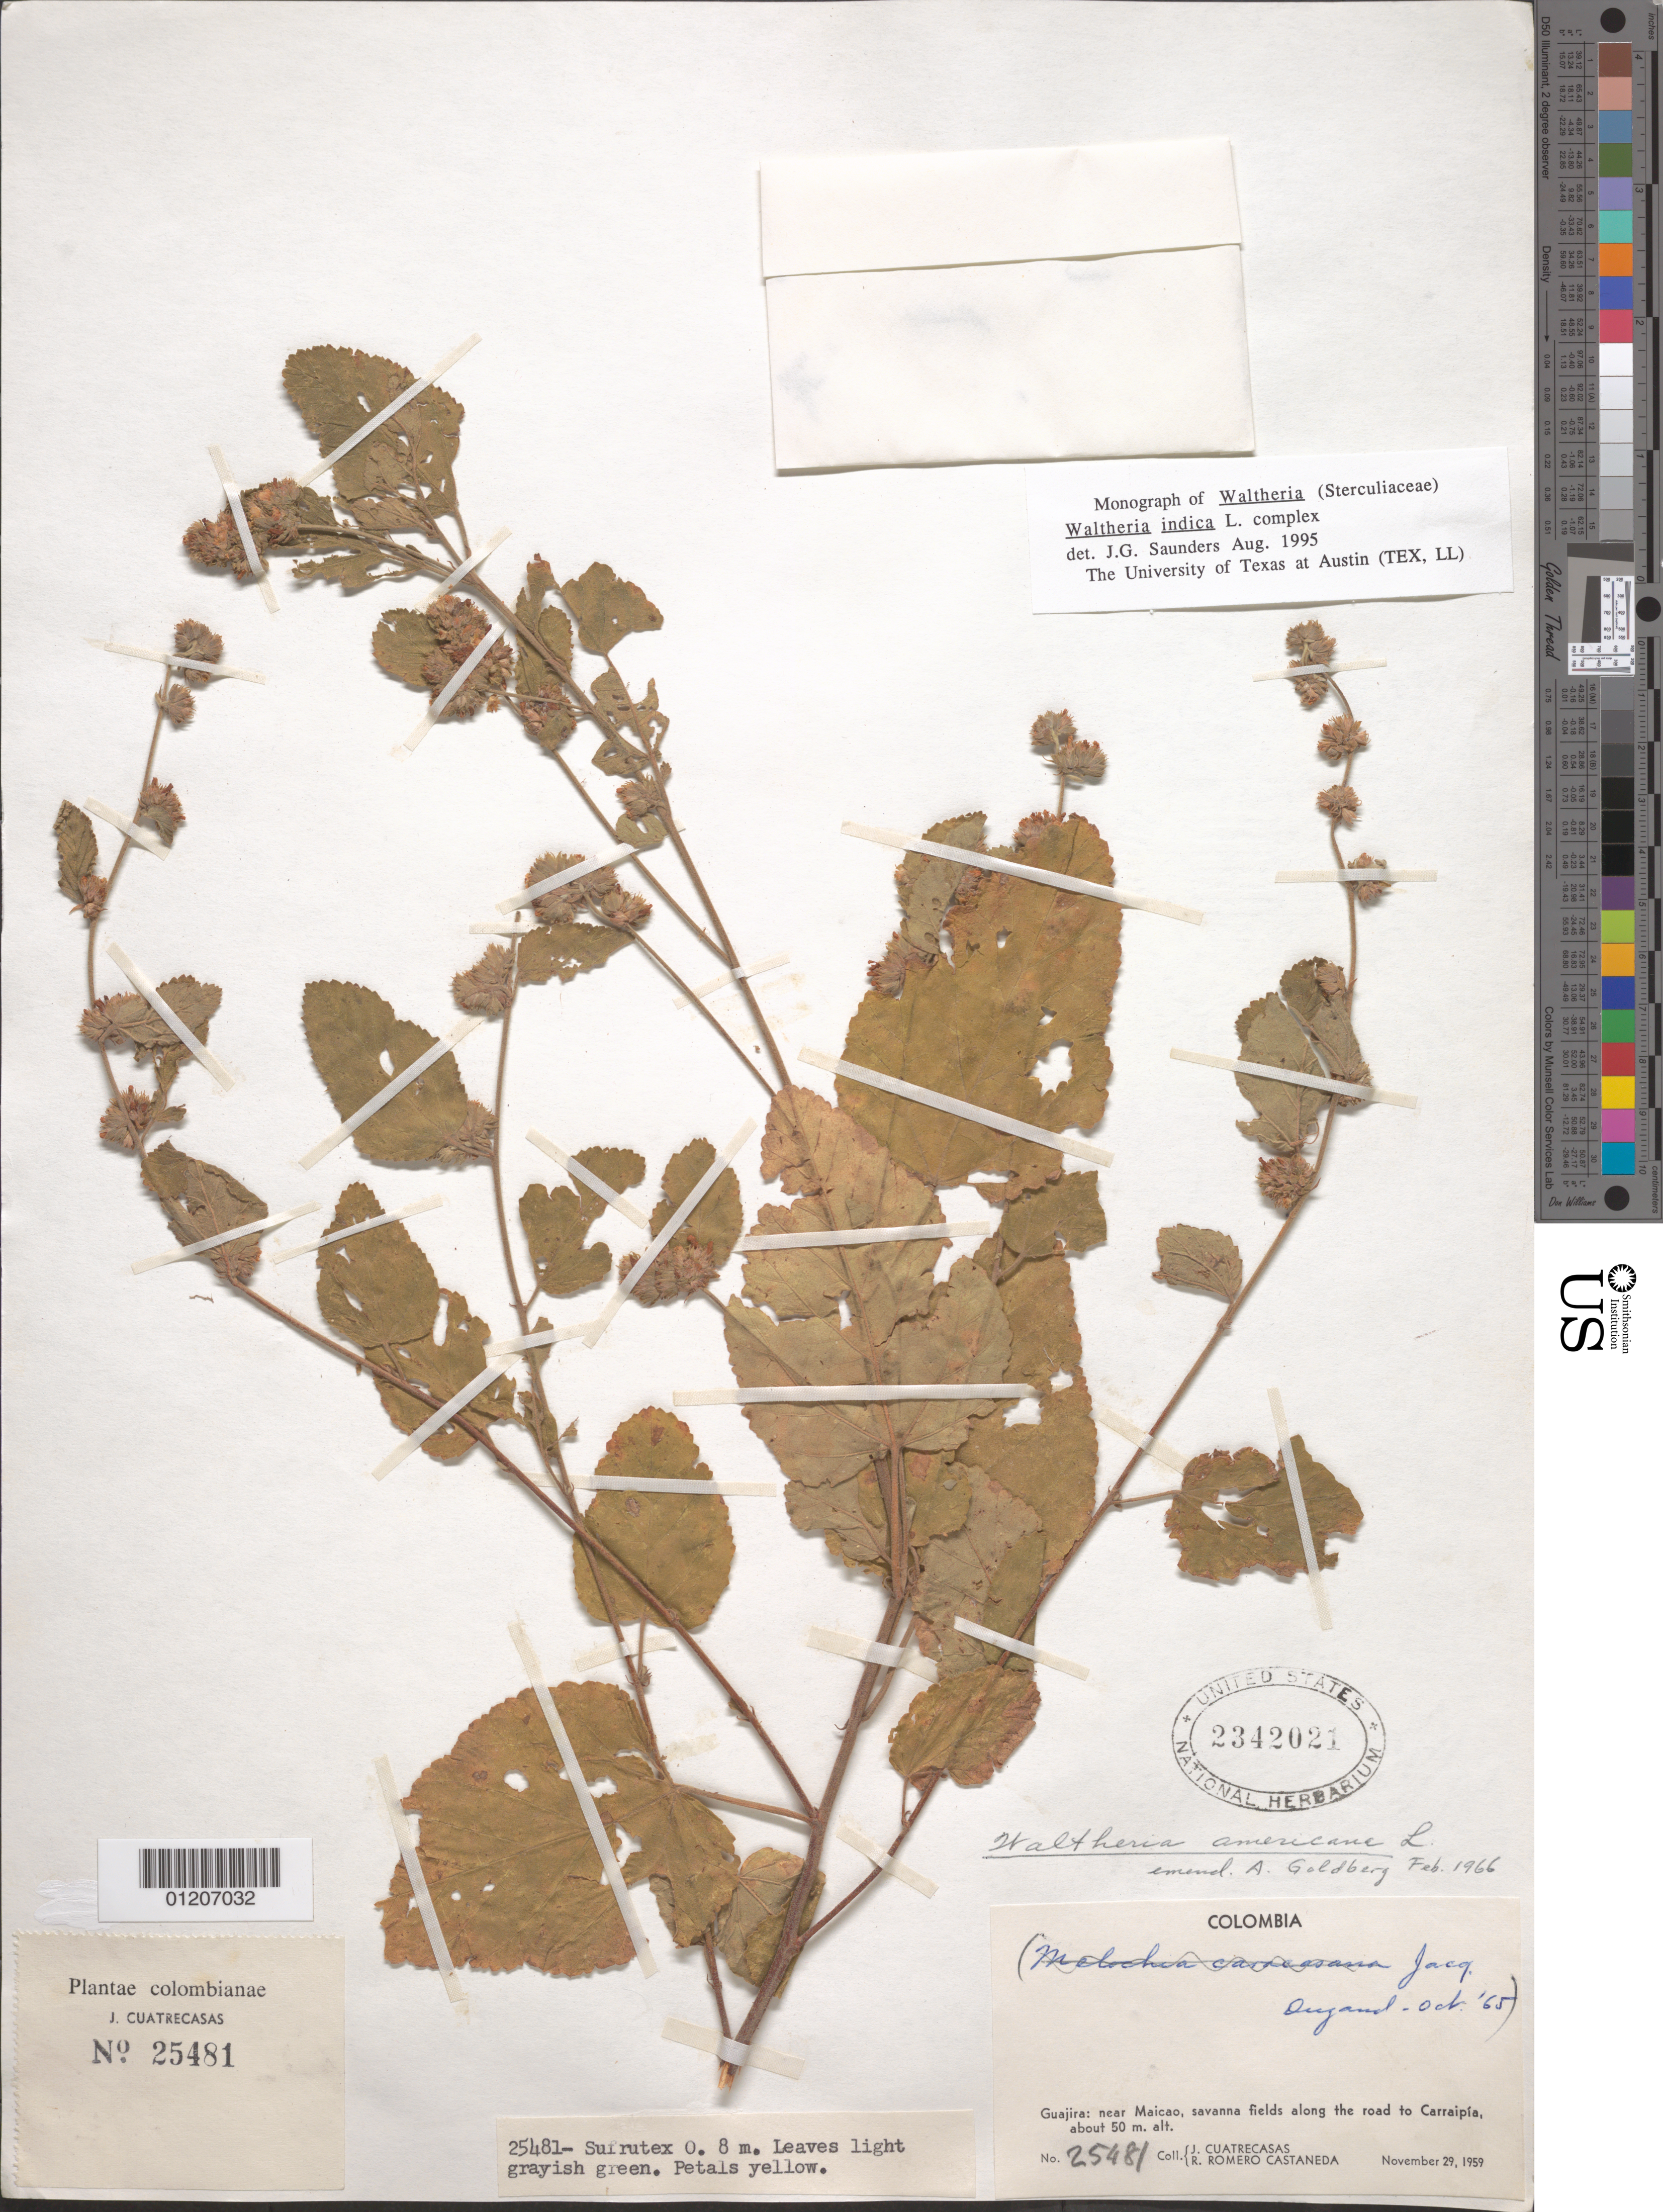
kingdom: Plantae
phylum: Tracheophyta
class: Magnoliopsida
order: Malvales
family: Malvaceae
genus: Waltheria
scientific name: Waltheria indica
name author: L.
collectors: J. Cuatrecasas & R. Romero Castañeda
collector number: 25481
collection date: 1959-11-29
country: Colombia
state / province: La Guajira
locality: Near Maicao, savanna fields along the road to Carraipía.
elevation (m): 50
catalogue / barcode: US 2342021